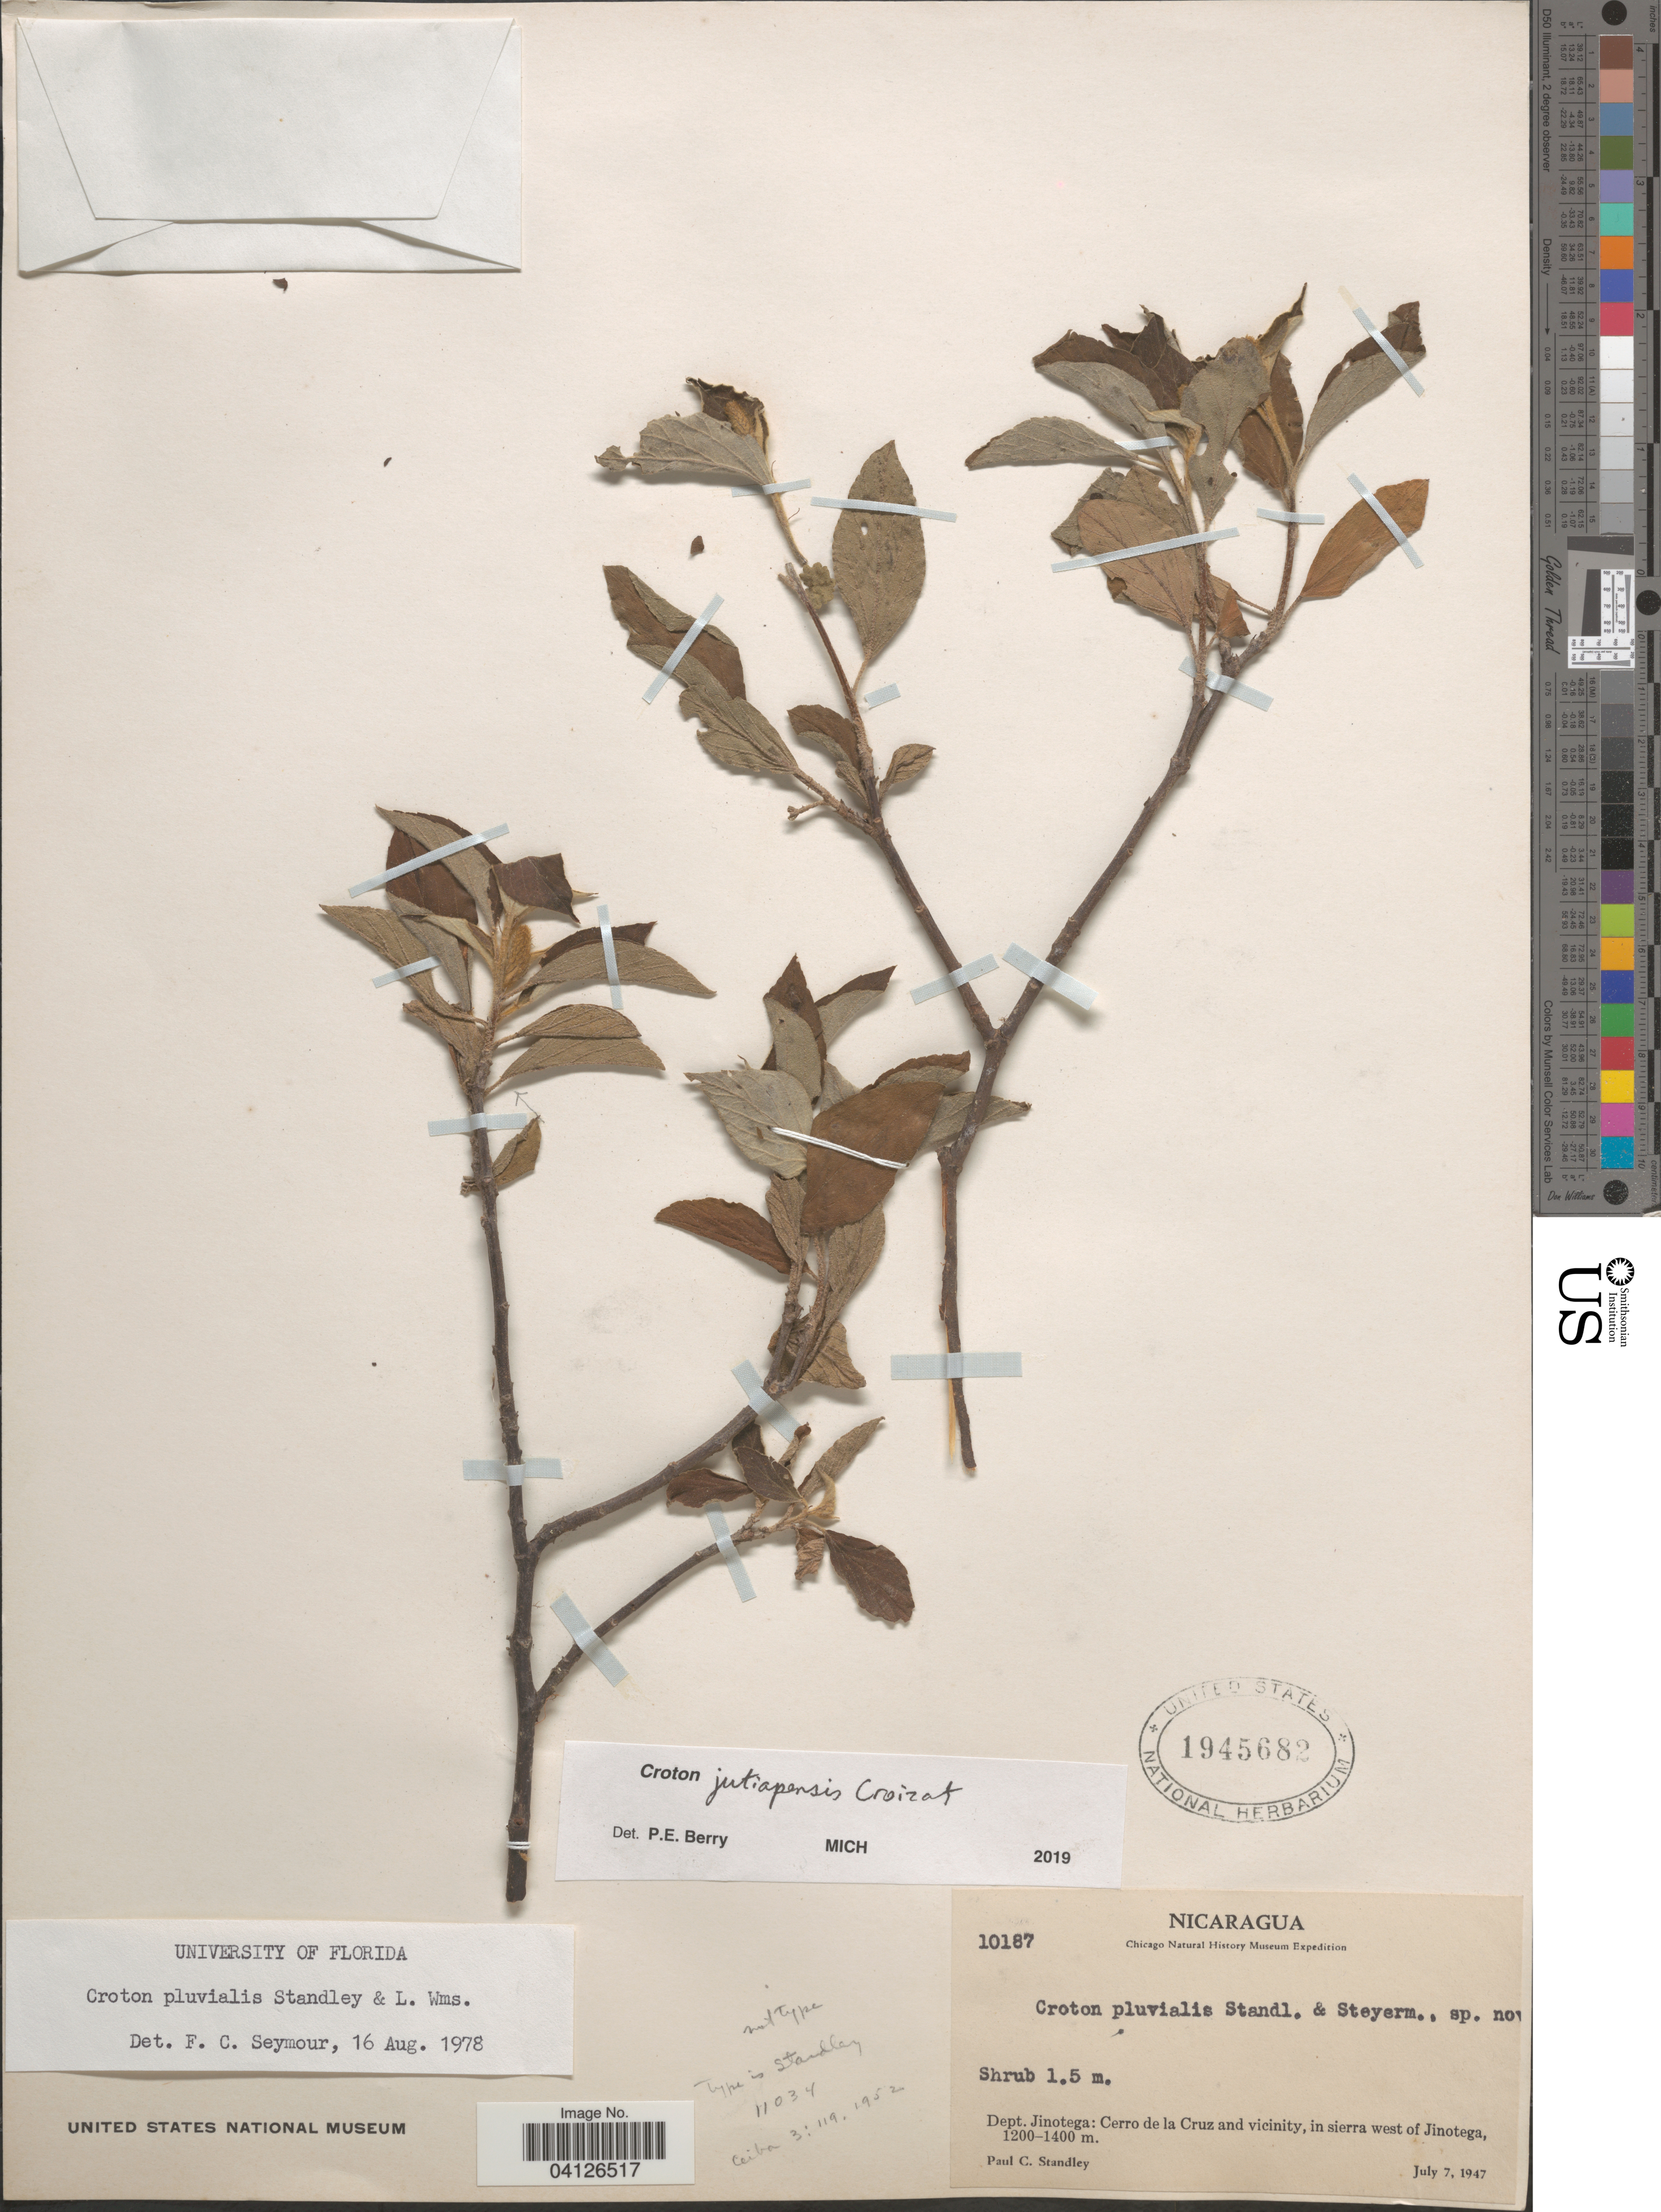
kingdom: Plantae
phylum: Tracheophyta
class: Magnoliopsida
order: Malpighiales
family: Euphorbiaceae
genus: Croton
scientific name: Croton jutiapensis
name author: Croizat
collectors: P. C. Standley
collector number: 10187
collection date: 1947-07-07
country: Nicaragua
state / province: Jinotega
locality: Chicago Natural History Museum Expedition. Dept. Jinotega: Cerro de la Cruz and vicinity, in sierra west of Jinotega.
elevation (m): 1200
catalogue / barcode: US 1945682